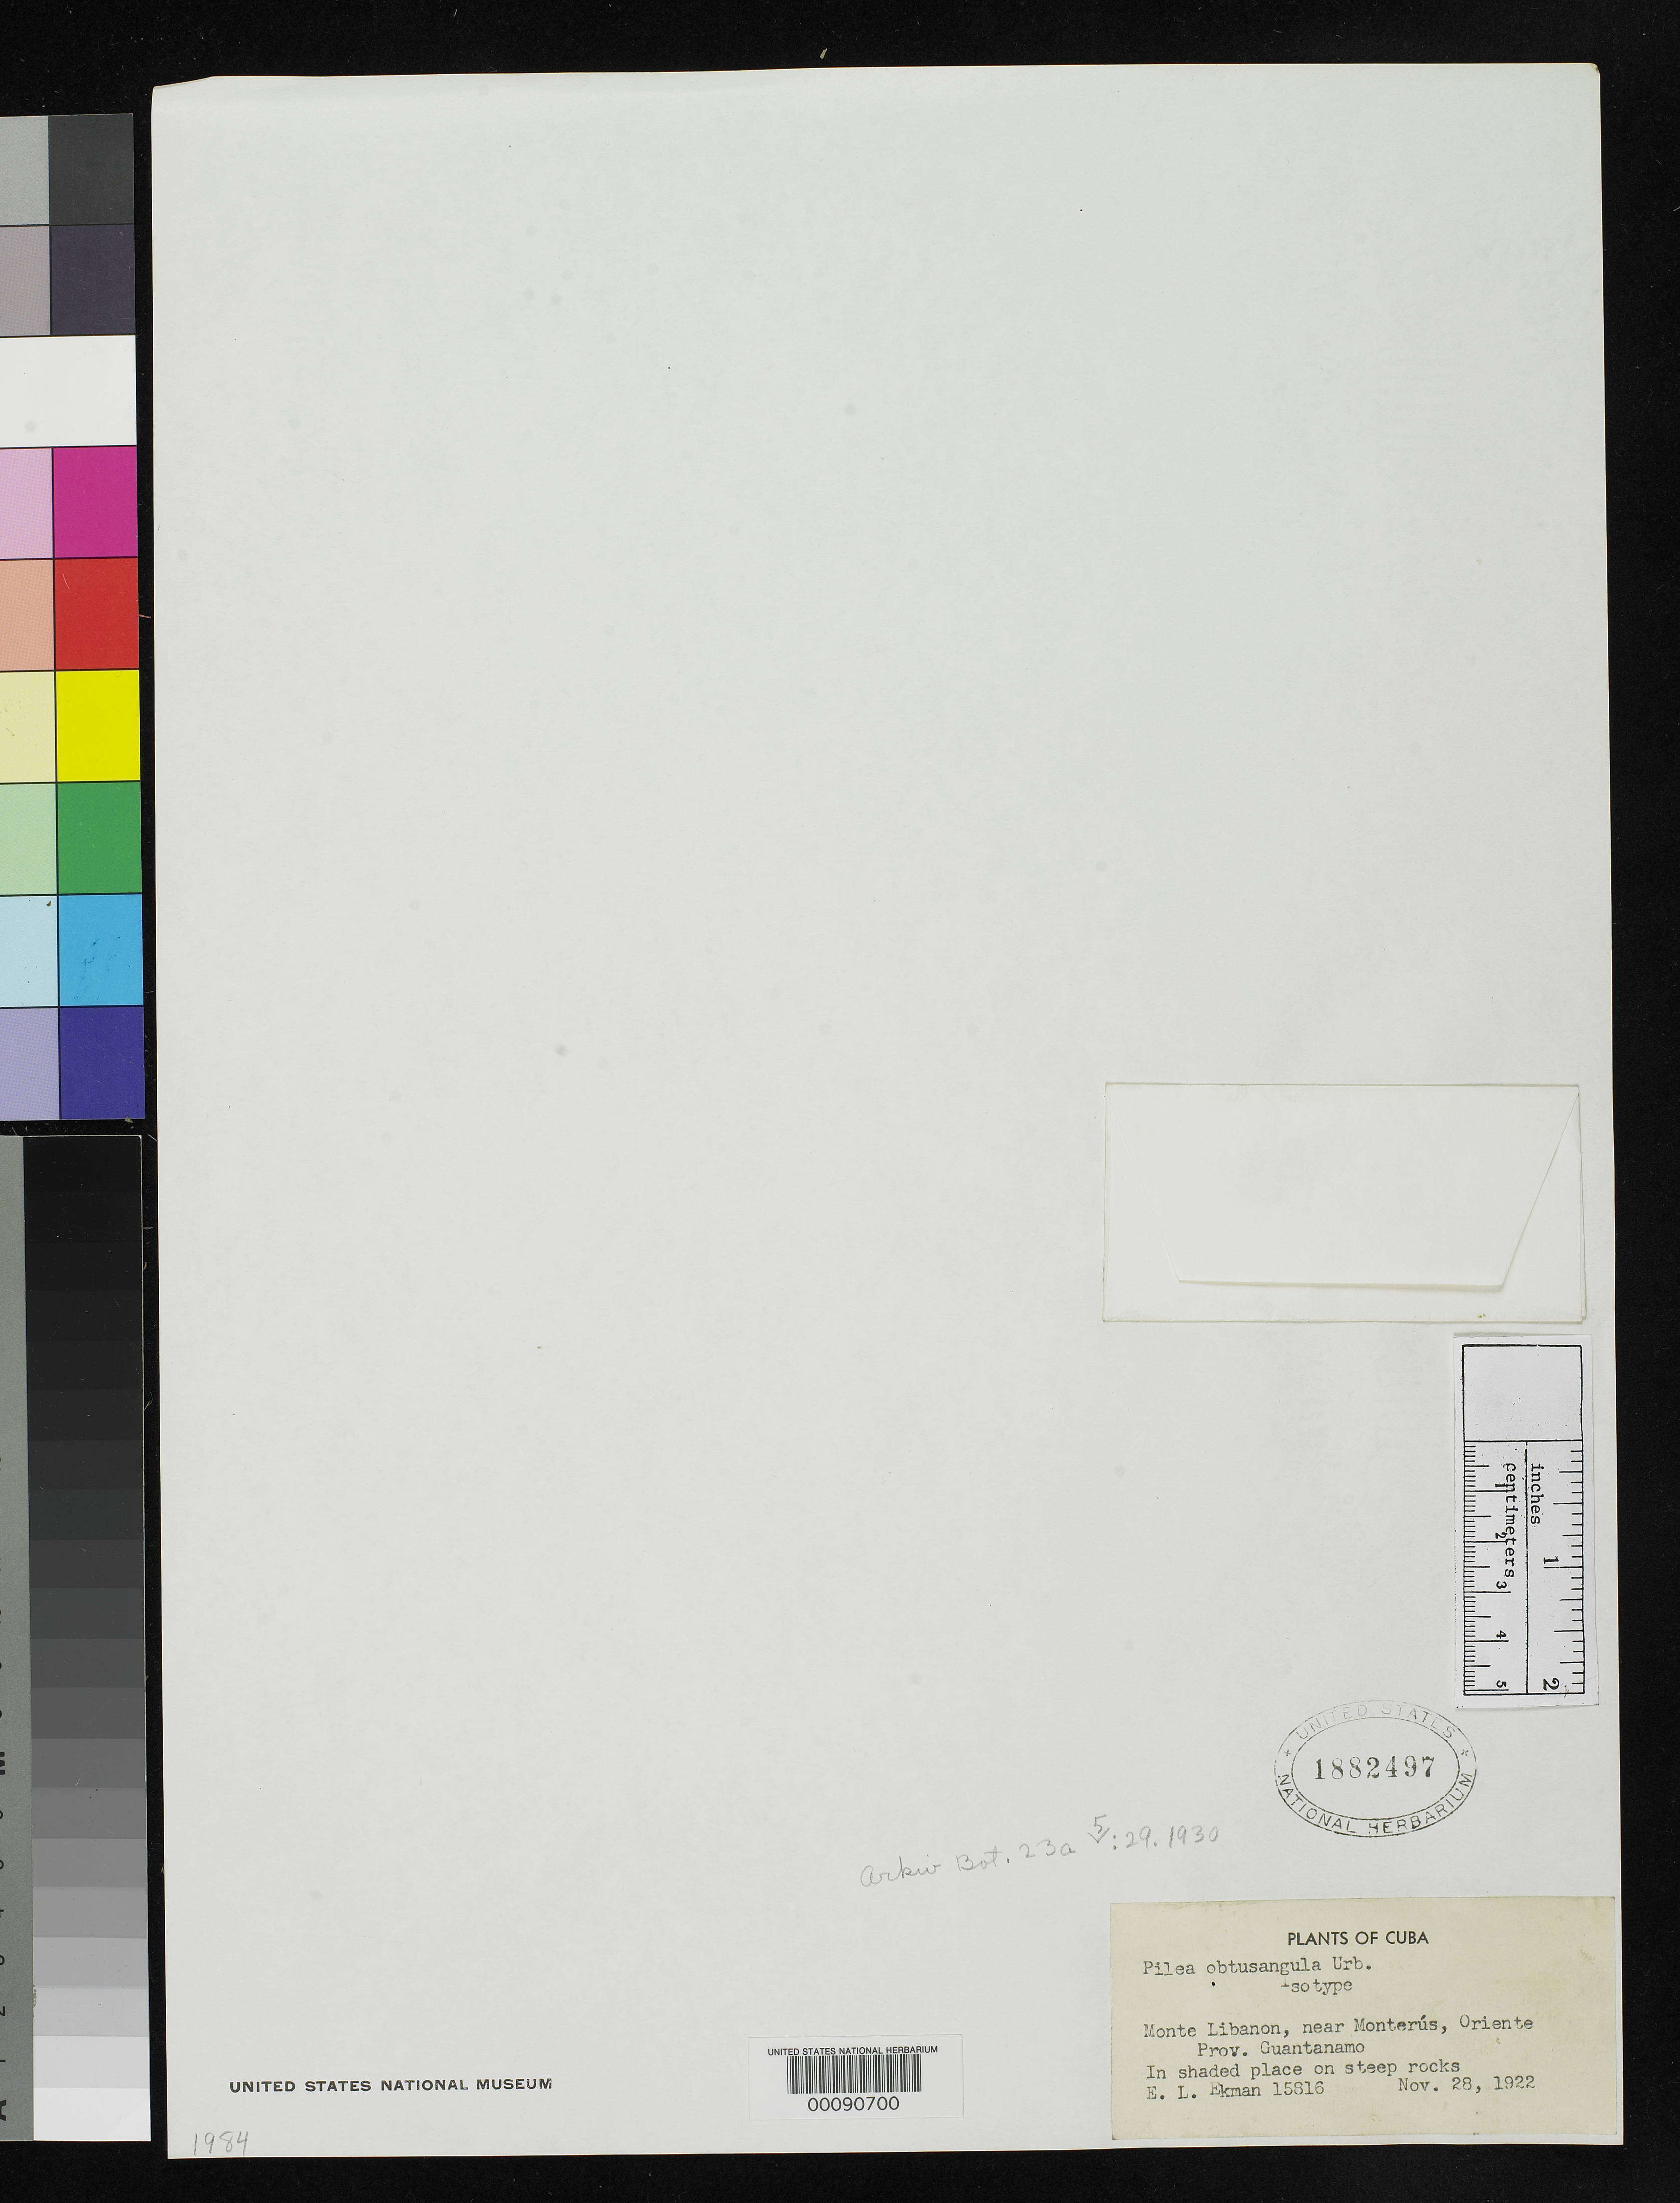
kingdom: Plantae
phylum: Tracheophyta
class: Magnoliopsida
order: Rosales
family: Urticaceae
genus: Pilea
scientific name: Pilea obtusangula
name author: Urb.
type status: Isotype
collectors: E. L. Ekman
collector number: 15816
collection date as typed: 28 Nov 1922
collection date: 1922-11-28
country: Cuba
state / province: Oriente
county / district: Guantanamo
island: Greater Antilles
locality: Mt. Libanon.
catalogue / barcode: US 1882497